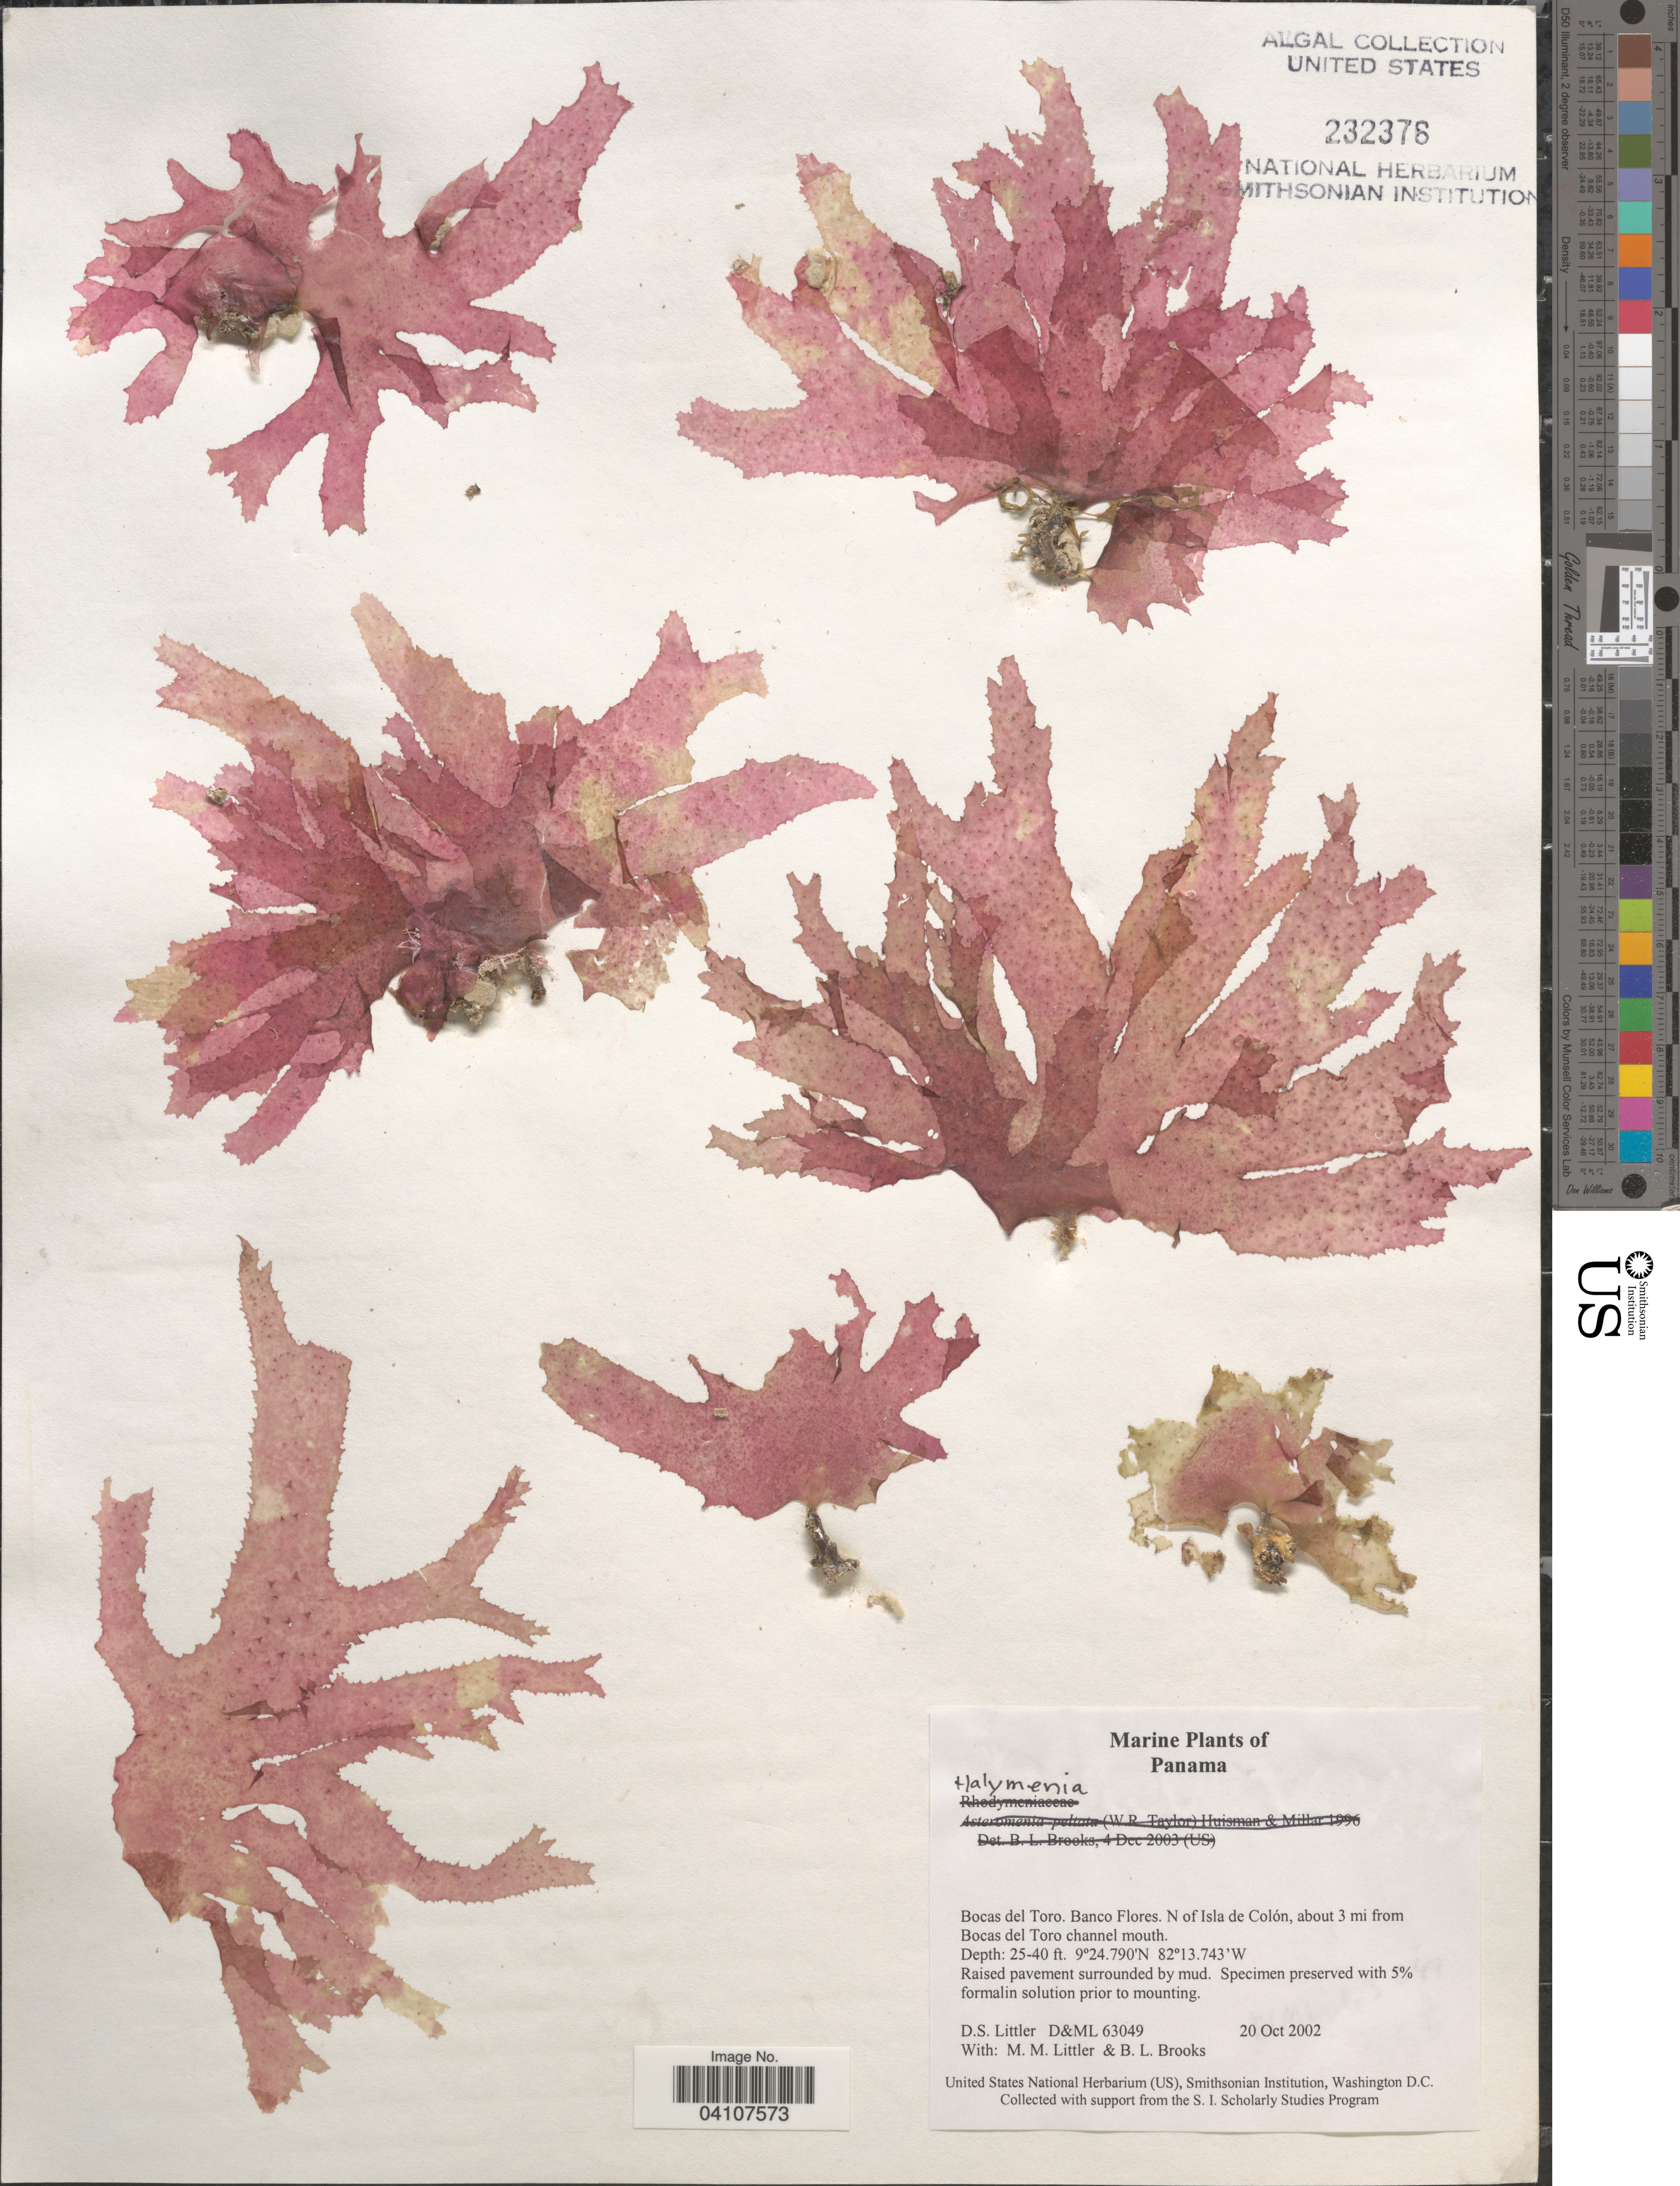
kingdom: Plantae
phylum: Rhodophyta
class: Florideophyceae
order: Halymeniales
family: Halymeniaceae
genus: Halymenia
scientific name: Halymenia sp.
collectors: D. S. Littler & B. Brooks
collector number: D&ML63049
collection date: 2002-10-20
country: Panama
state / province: Bocas del Toro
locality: Banco Flores. N of Isla de Colón, about 3 mi from Bocas del Toro channel mouth.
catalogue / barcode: US 232376